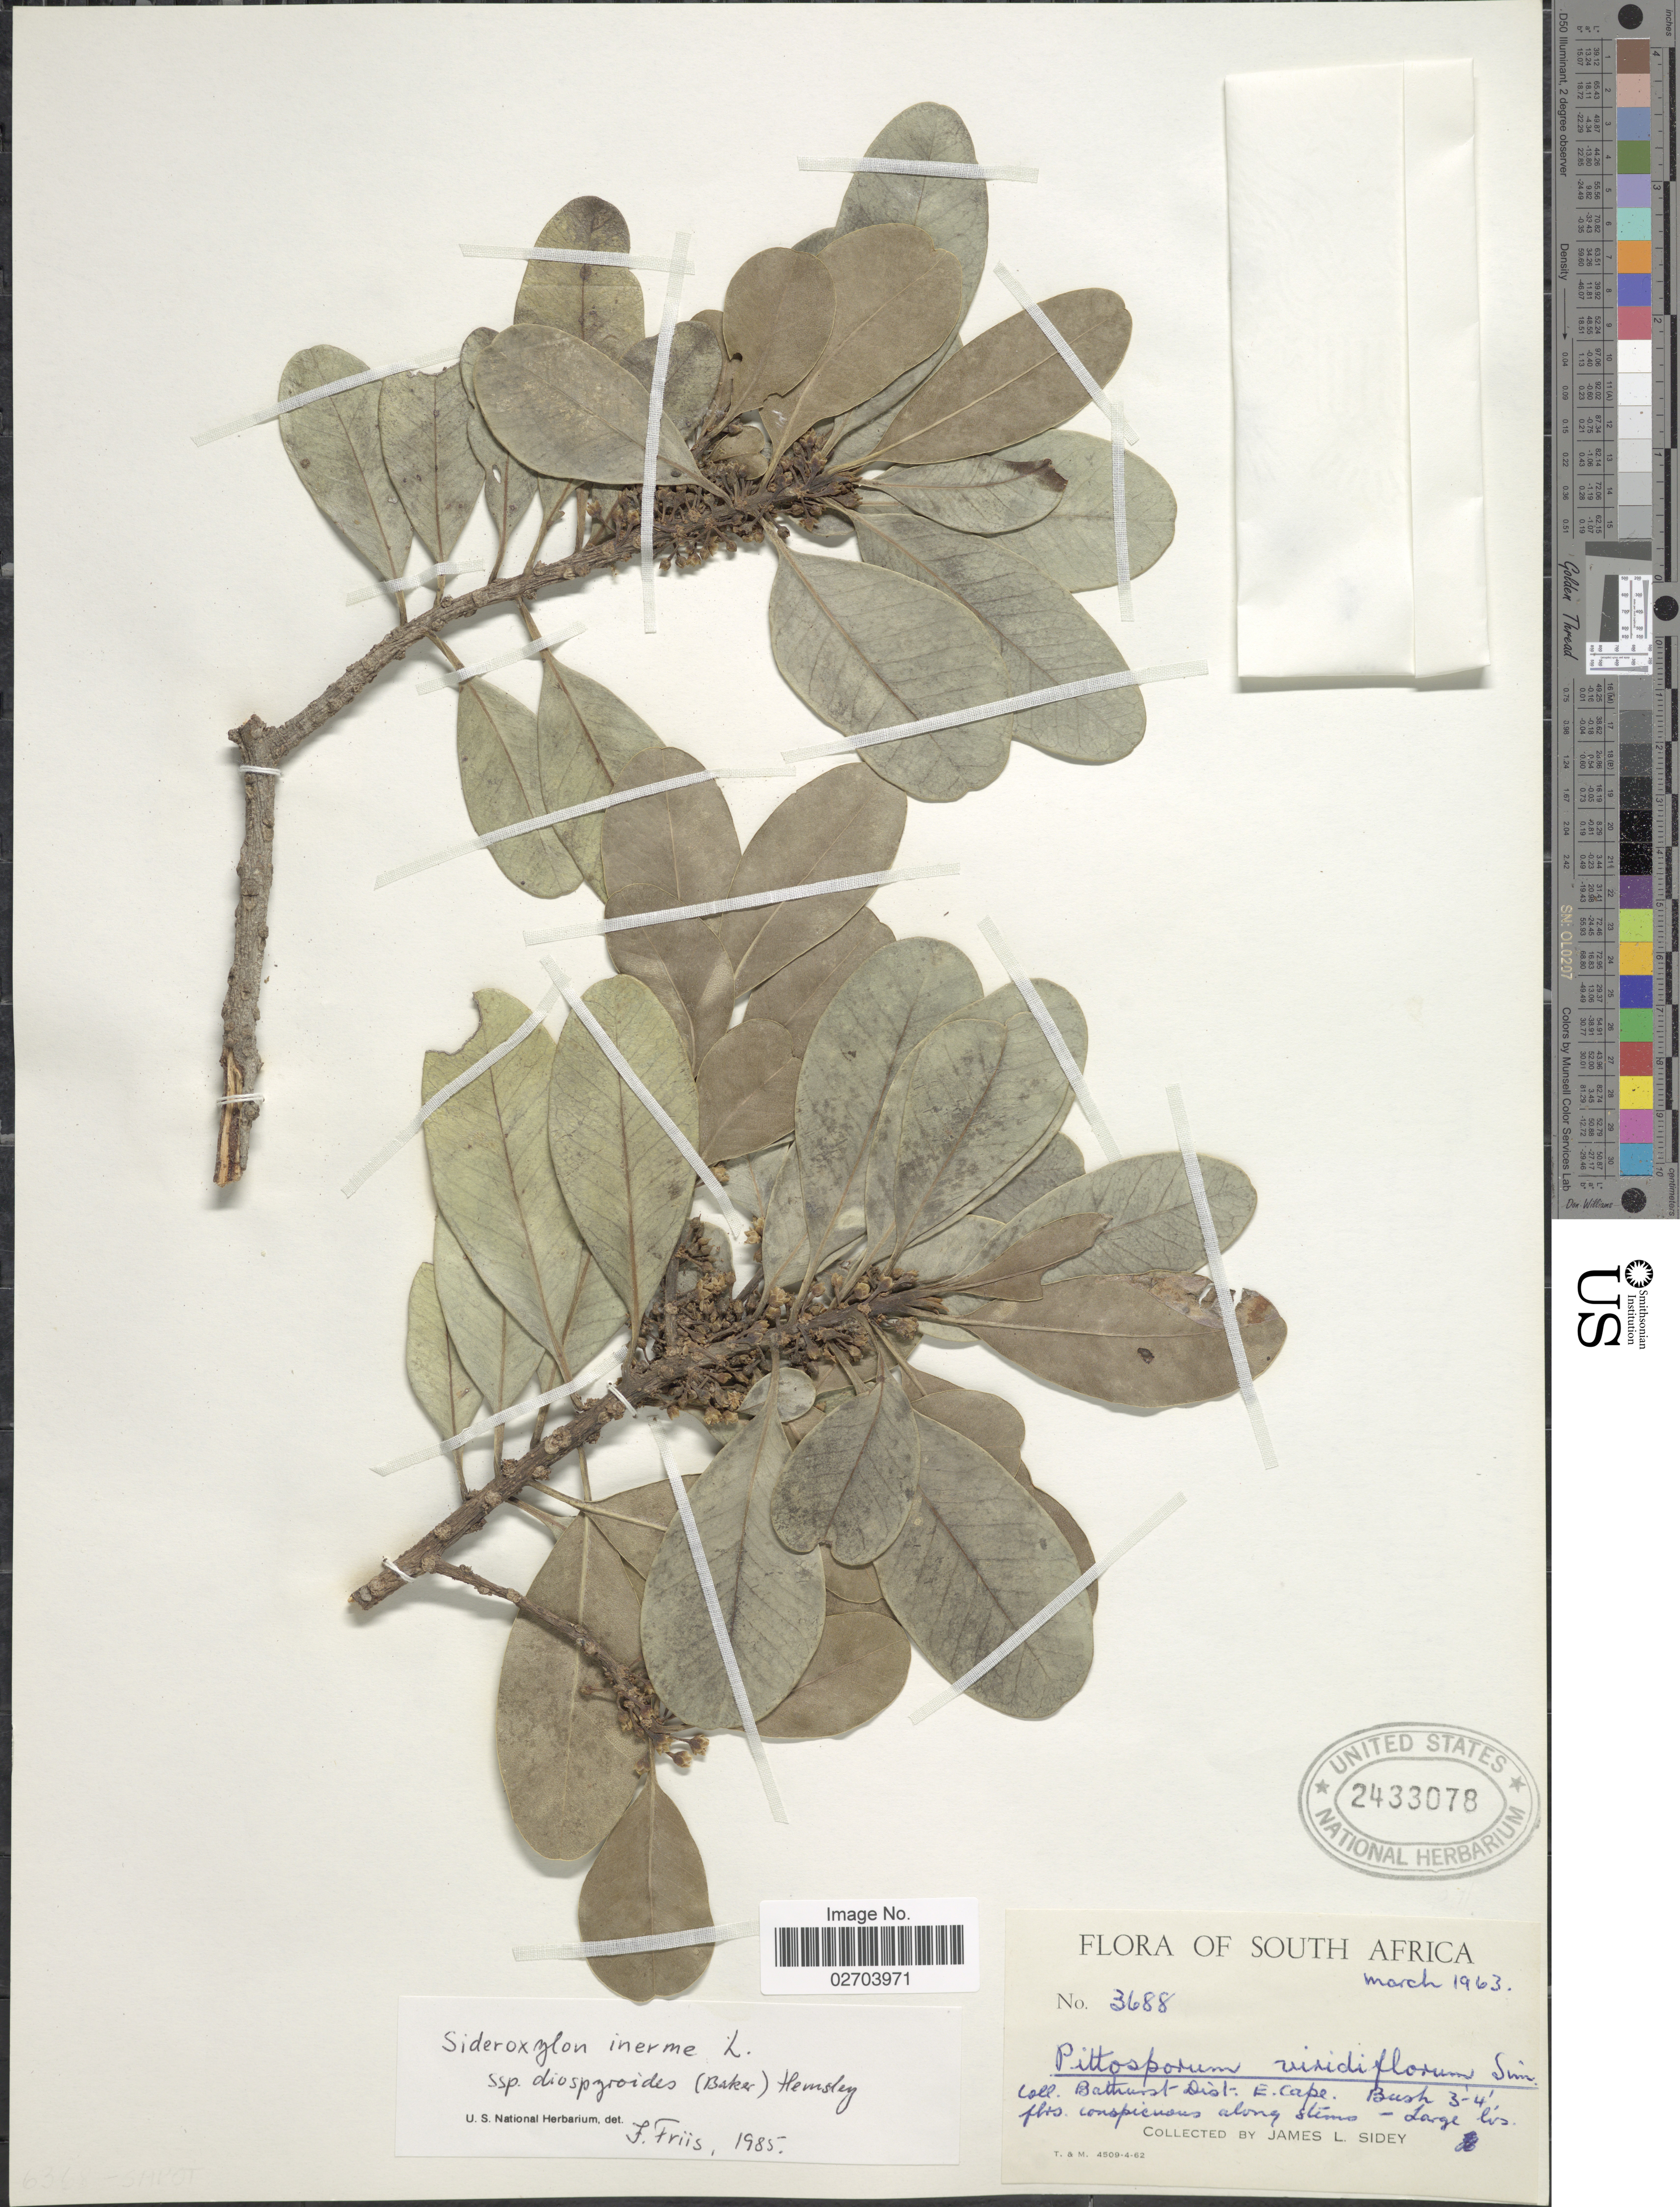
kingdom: Plantae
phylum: Tracheophyta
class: Magnoliopsida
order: Ericales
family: Sapotaceae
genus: Sideroxylon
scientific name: Sideroxylon inerme subsp. diospyroides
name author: J.H. Hemsl.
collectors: J. L. Sidey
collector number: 3688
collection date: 1963-03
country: South Africa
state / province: Eastern Cape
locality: Bathurst Dist., E. Cape.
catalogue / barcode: US 2433078